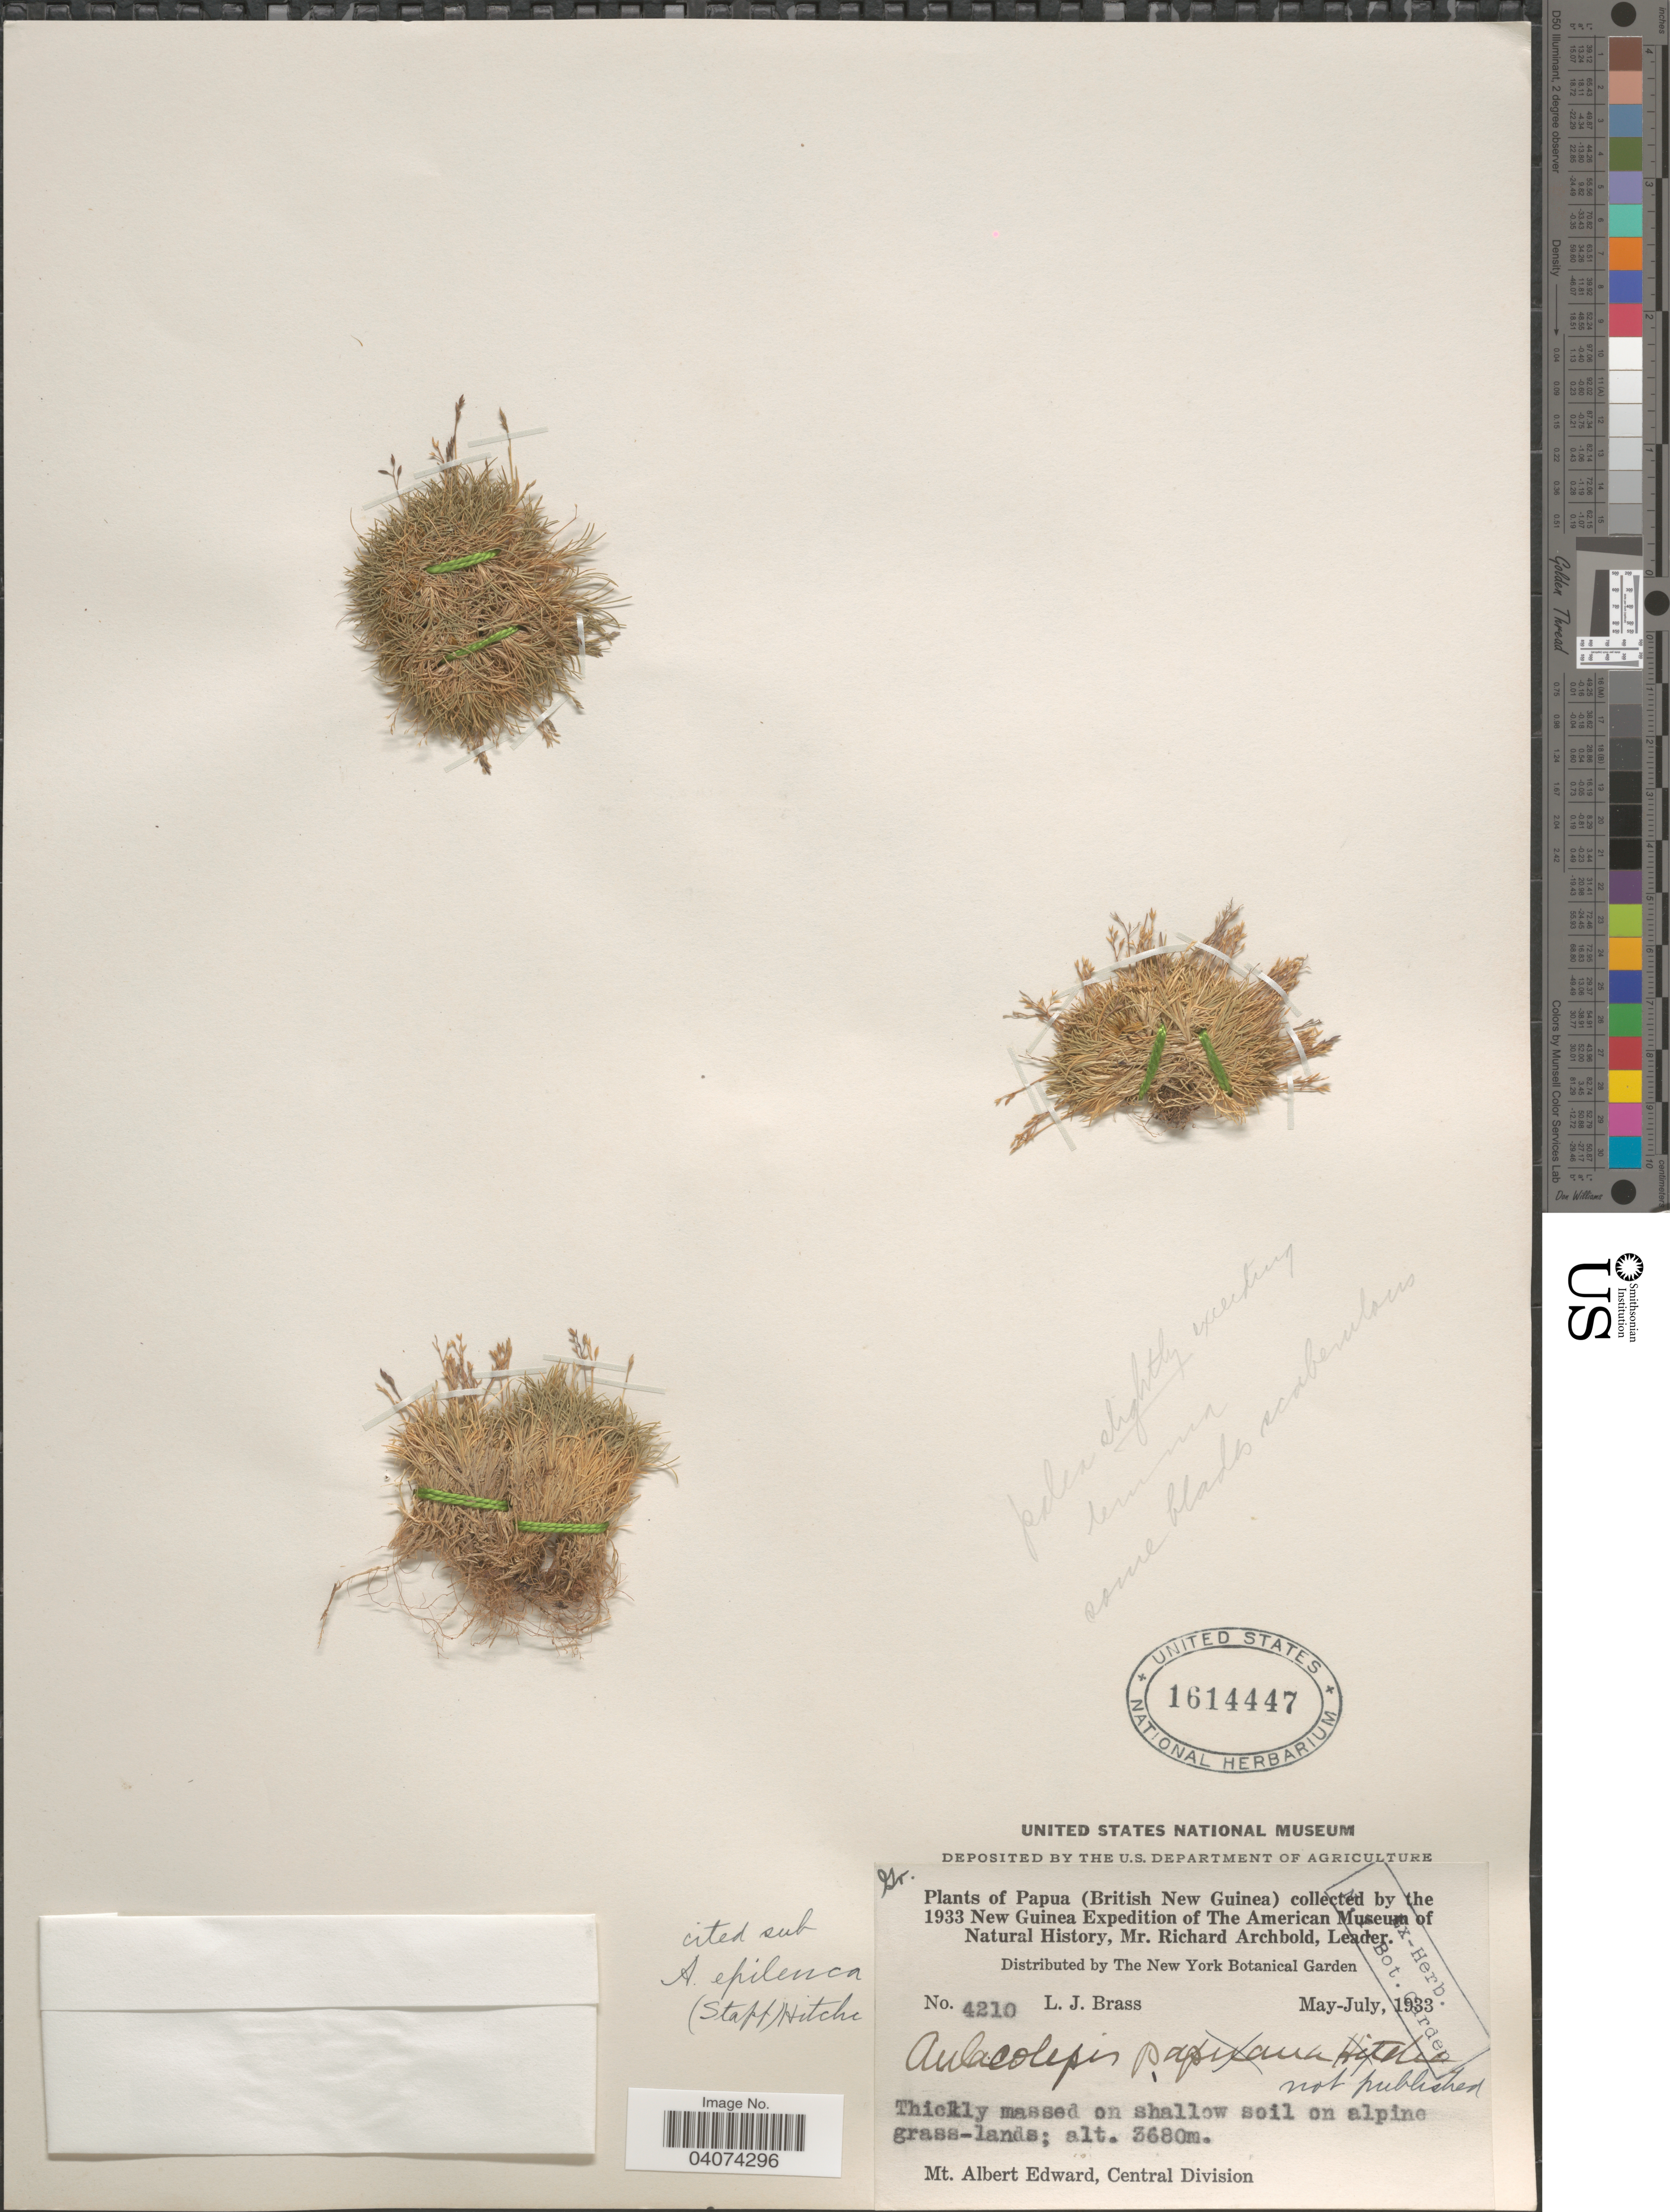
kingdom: Plantae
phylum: Tracheophyta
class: Liliopsida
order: Poales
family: Poaceae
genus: Poa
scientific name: Poa epileuca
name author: (Stapf) Stapf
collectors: L. J. Brass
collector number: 4210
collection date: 1933-05/1933-07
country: Papua New Guinea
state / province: Central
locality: The 1933 New Guinea Expedition of The American Museum of Natural History. Mt. Albert Edward, Central Division. British New Guinea.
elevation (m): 3680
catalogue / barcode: US 1614447